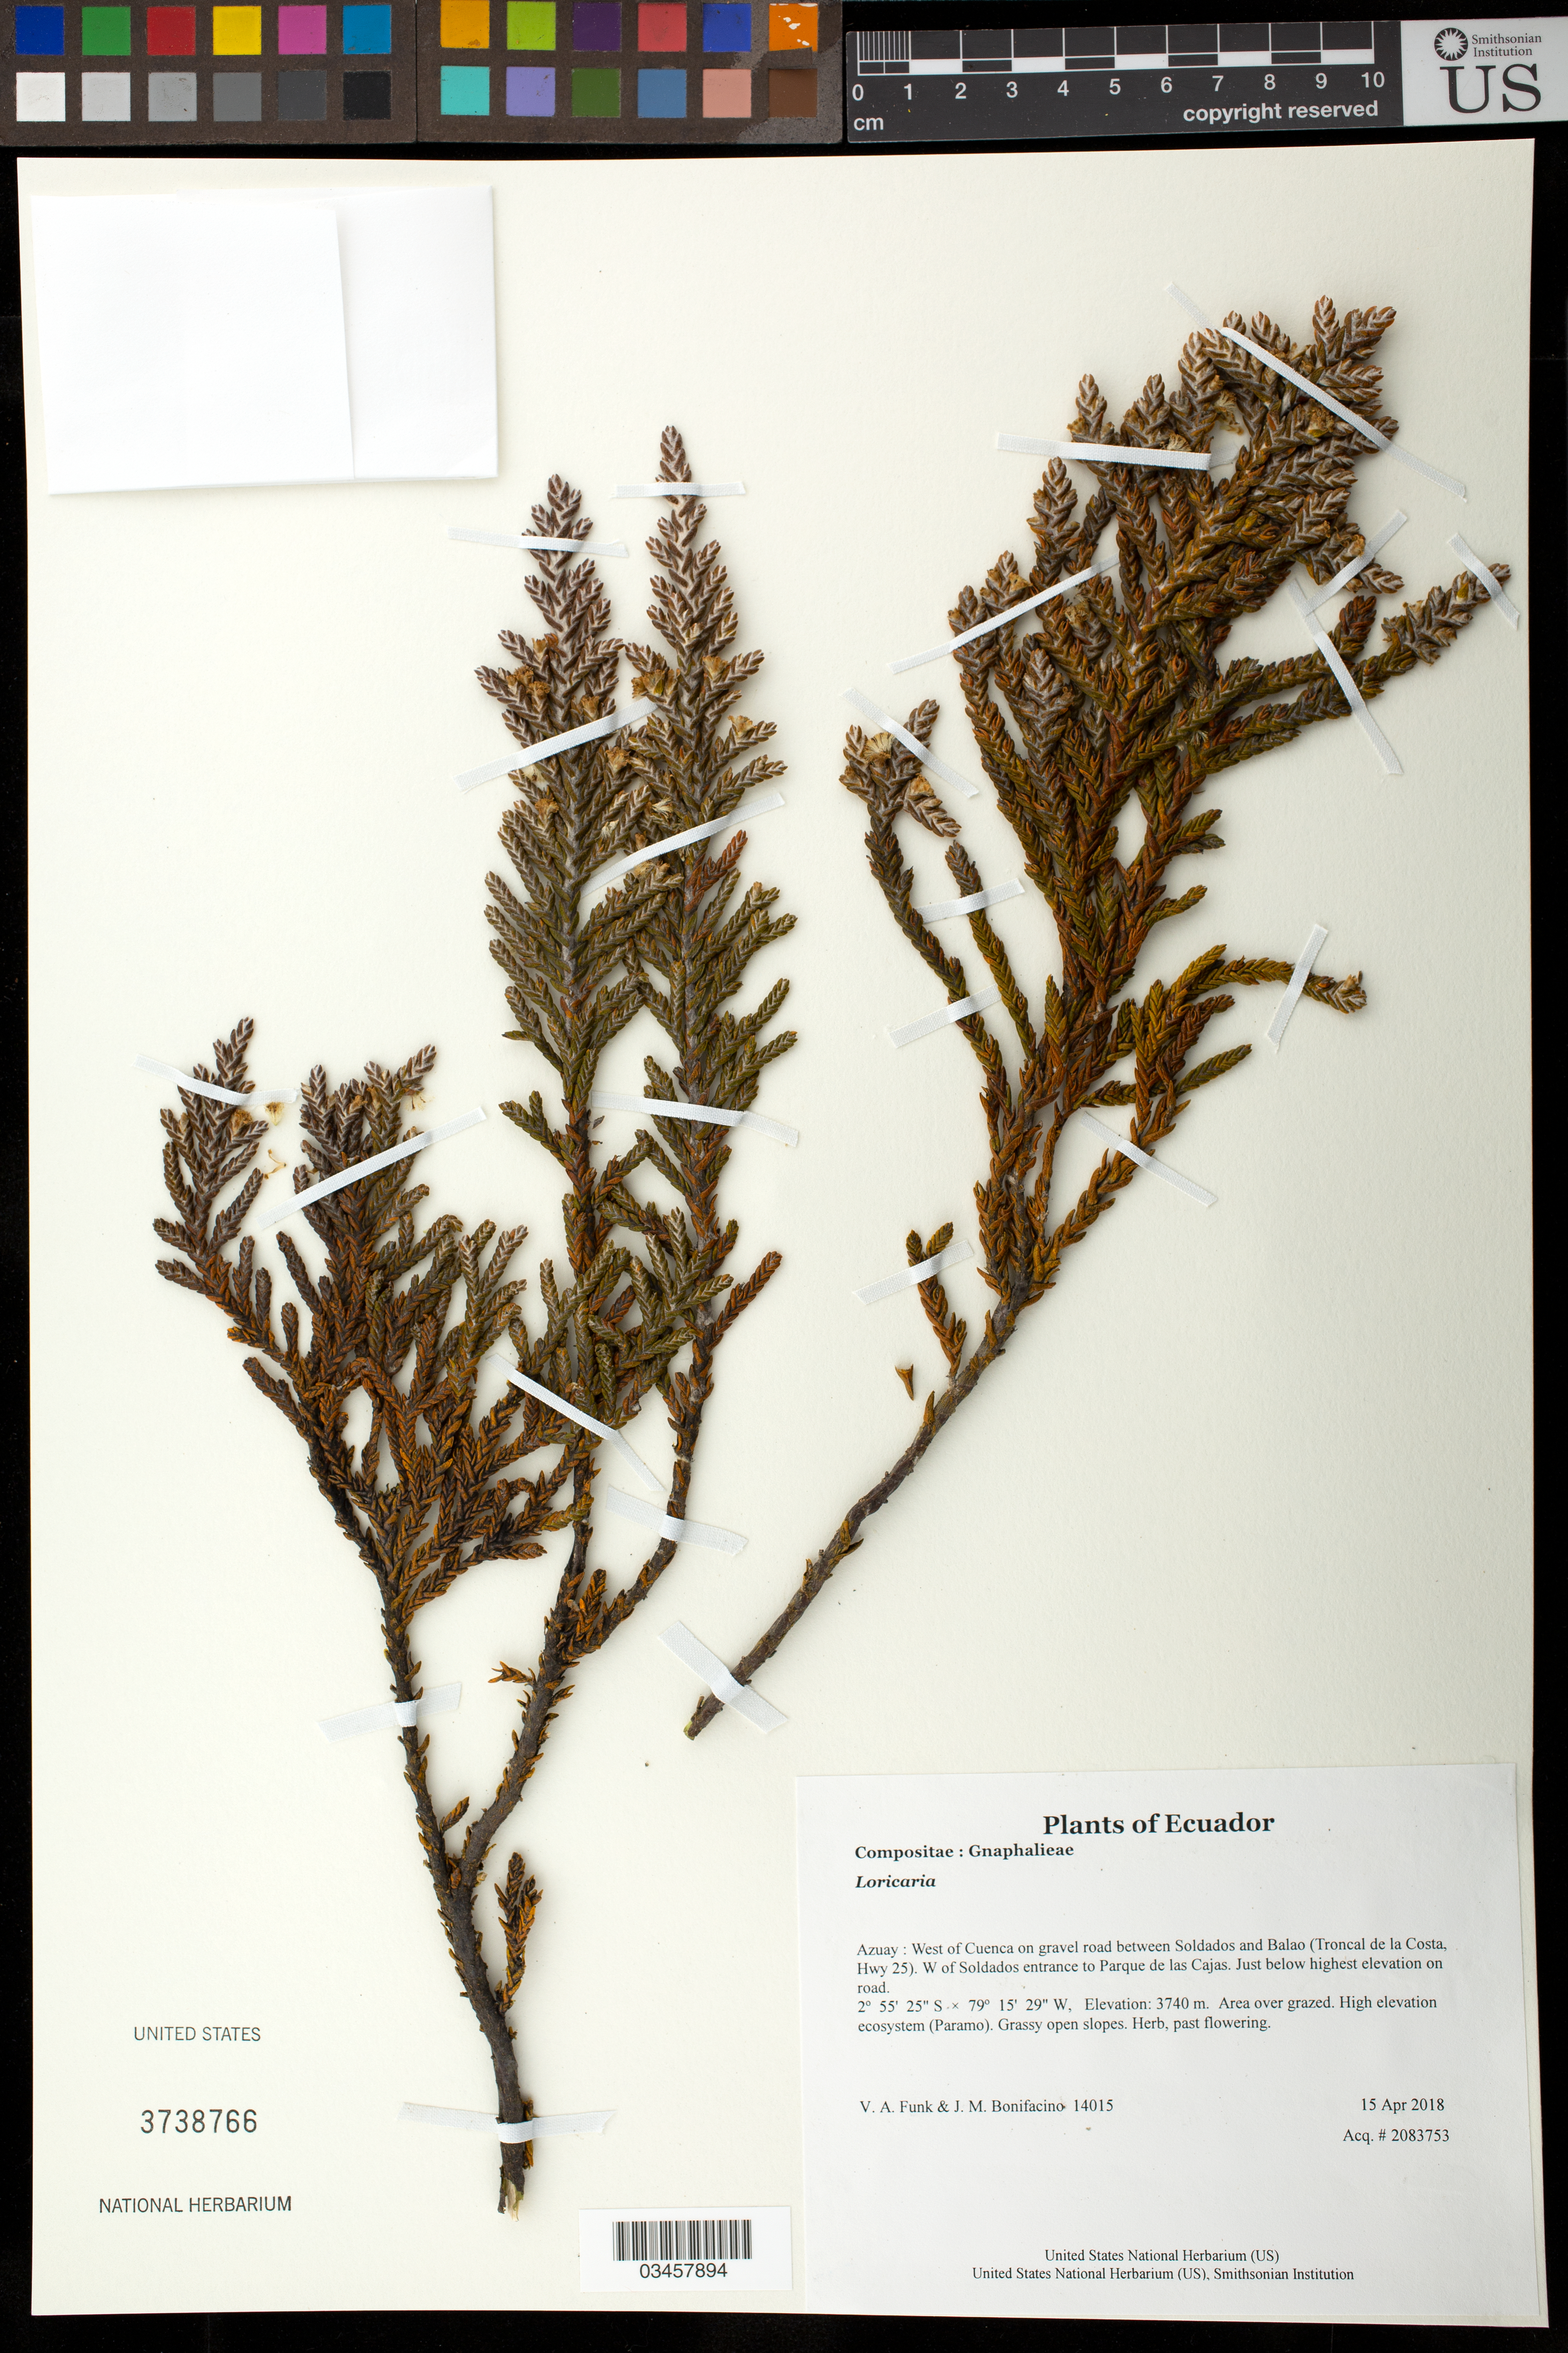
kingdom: Plantae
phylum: Tracheophyta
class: Magnoliopsida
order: Asterales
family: Asteraceae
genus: Loricaria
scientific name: Loricaria sp.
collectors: V. Funk & M. Bonifacino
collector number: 14015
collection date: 2018-04-15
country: Ecuador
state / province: Azuay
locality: West of Cuenca on gravel road between Soldados and Balao (Troncal de la Costa, Hwy 25). W of Soldados entrance to Parque de las Cajas. Just below highest elevation on road.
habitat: Area over grazed. High elevation ecosystem (Paramo). Grassy open slopes.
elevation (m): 3740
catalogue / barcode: US 3738766